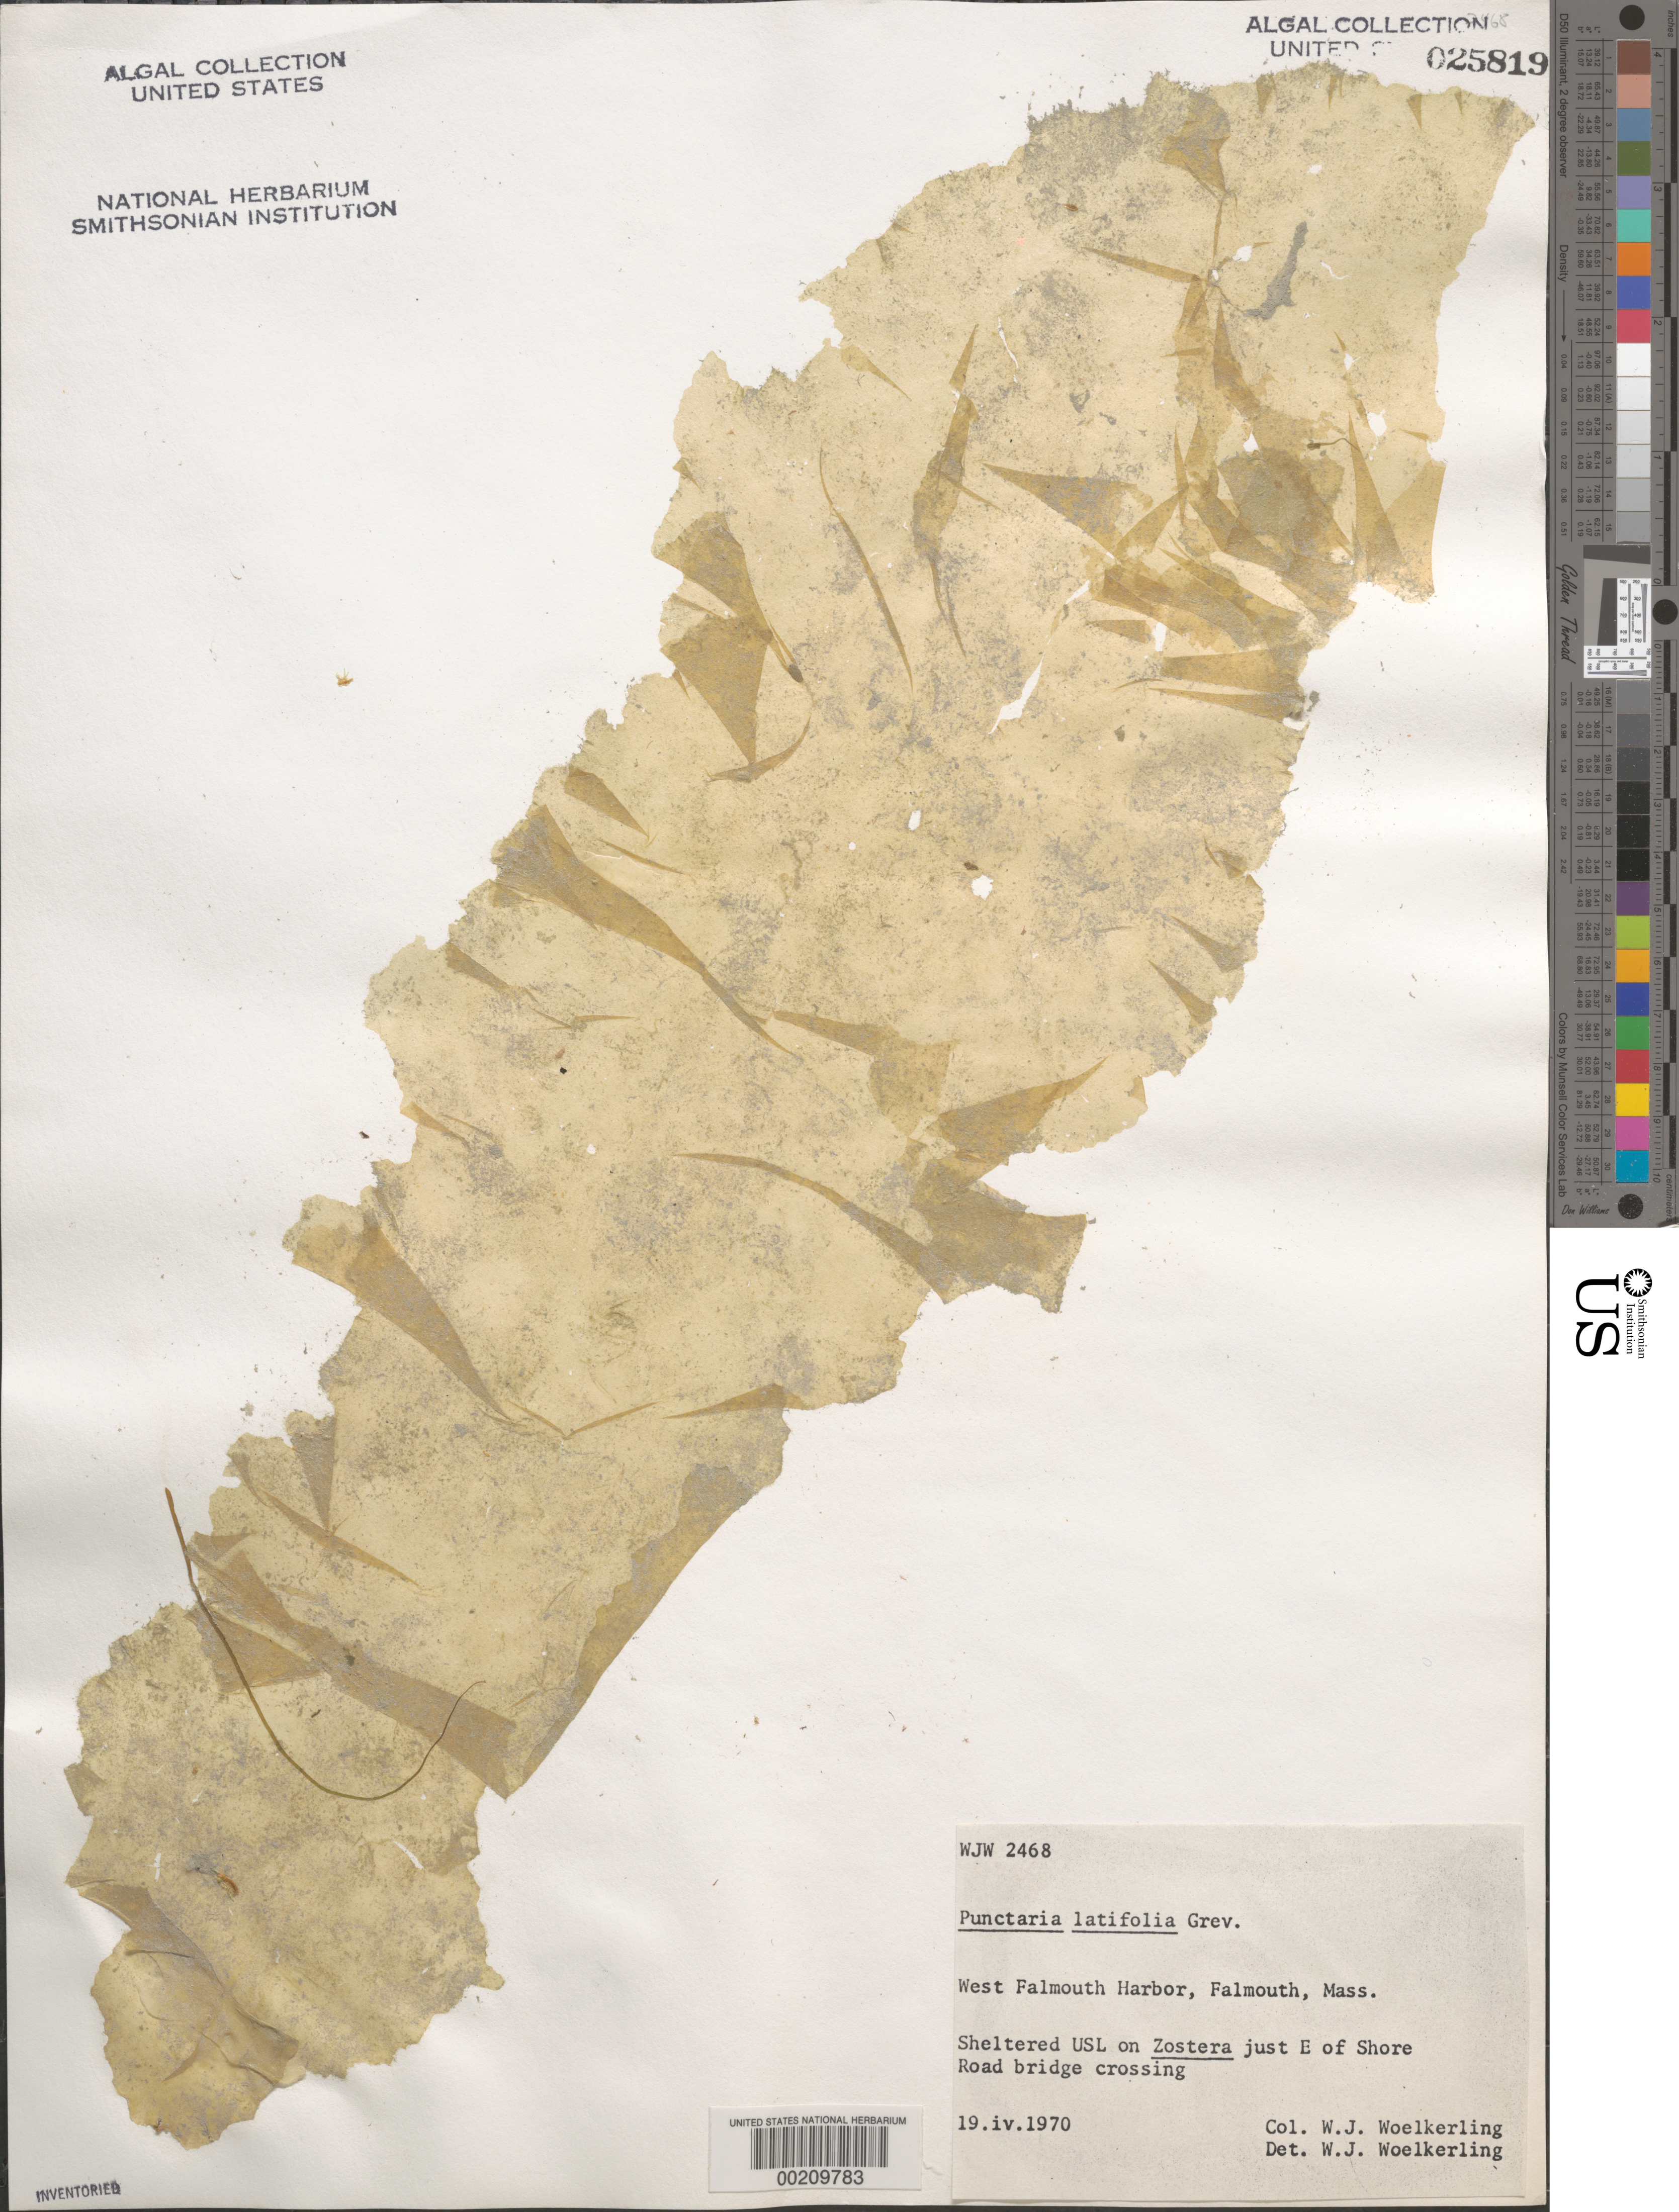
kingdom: Chromista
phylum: Ochrophyta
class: Phaeophyceae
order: Dictyosiphonales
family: Punctariaceae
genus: Punctaria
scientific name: Punctaria latifolia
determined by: Woelkerling, W. J.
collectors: W. Woelkerling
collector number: WJW 2468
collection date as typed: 19 Apr 1970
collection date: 1970-04-19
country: United States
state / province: Massachusetts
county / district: Barnstable County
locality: West Falmouth Harbor, Falmouth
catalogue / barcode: US 25819